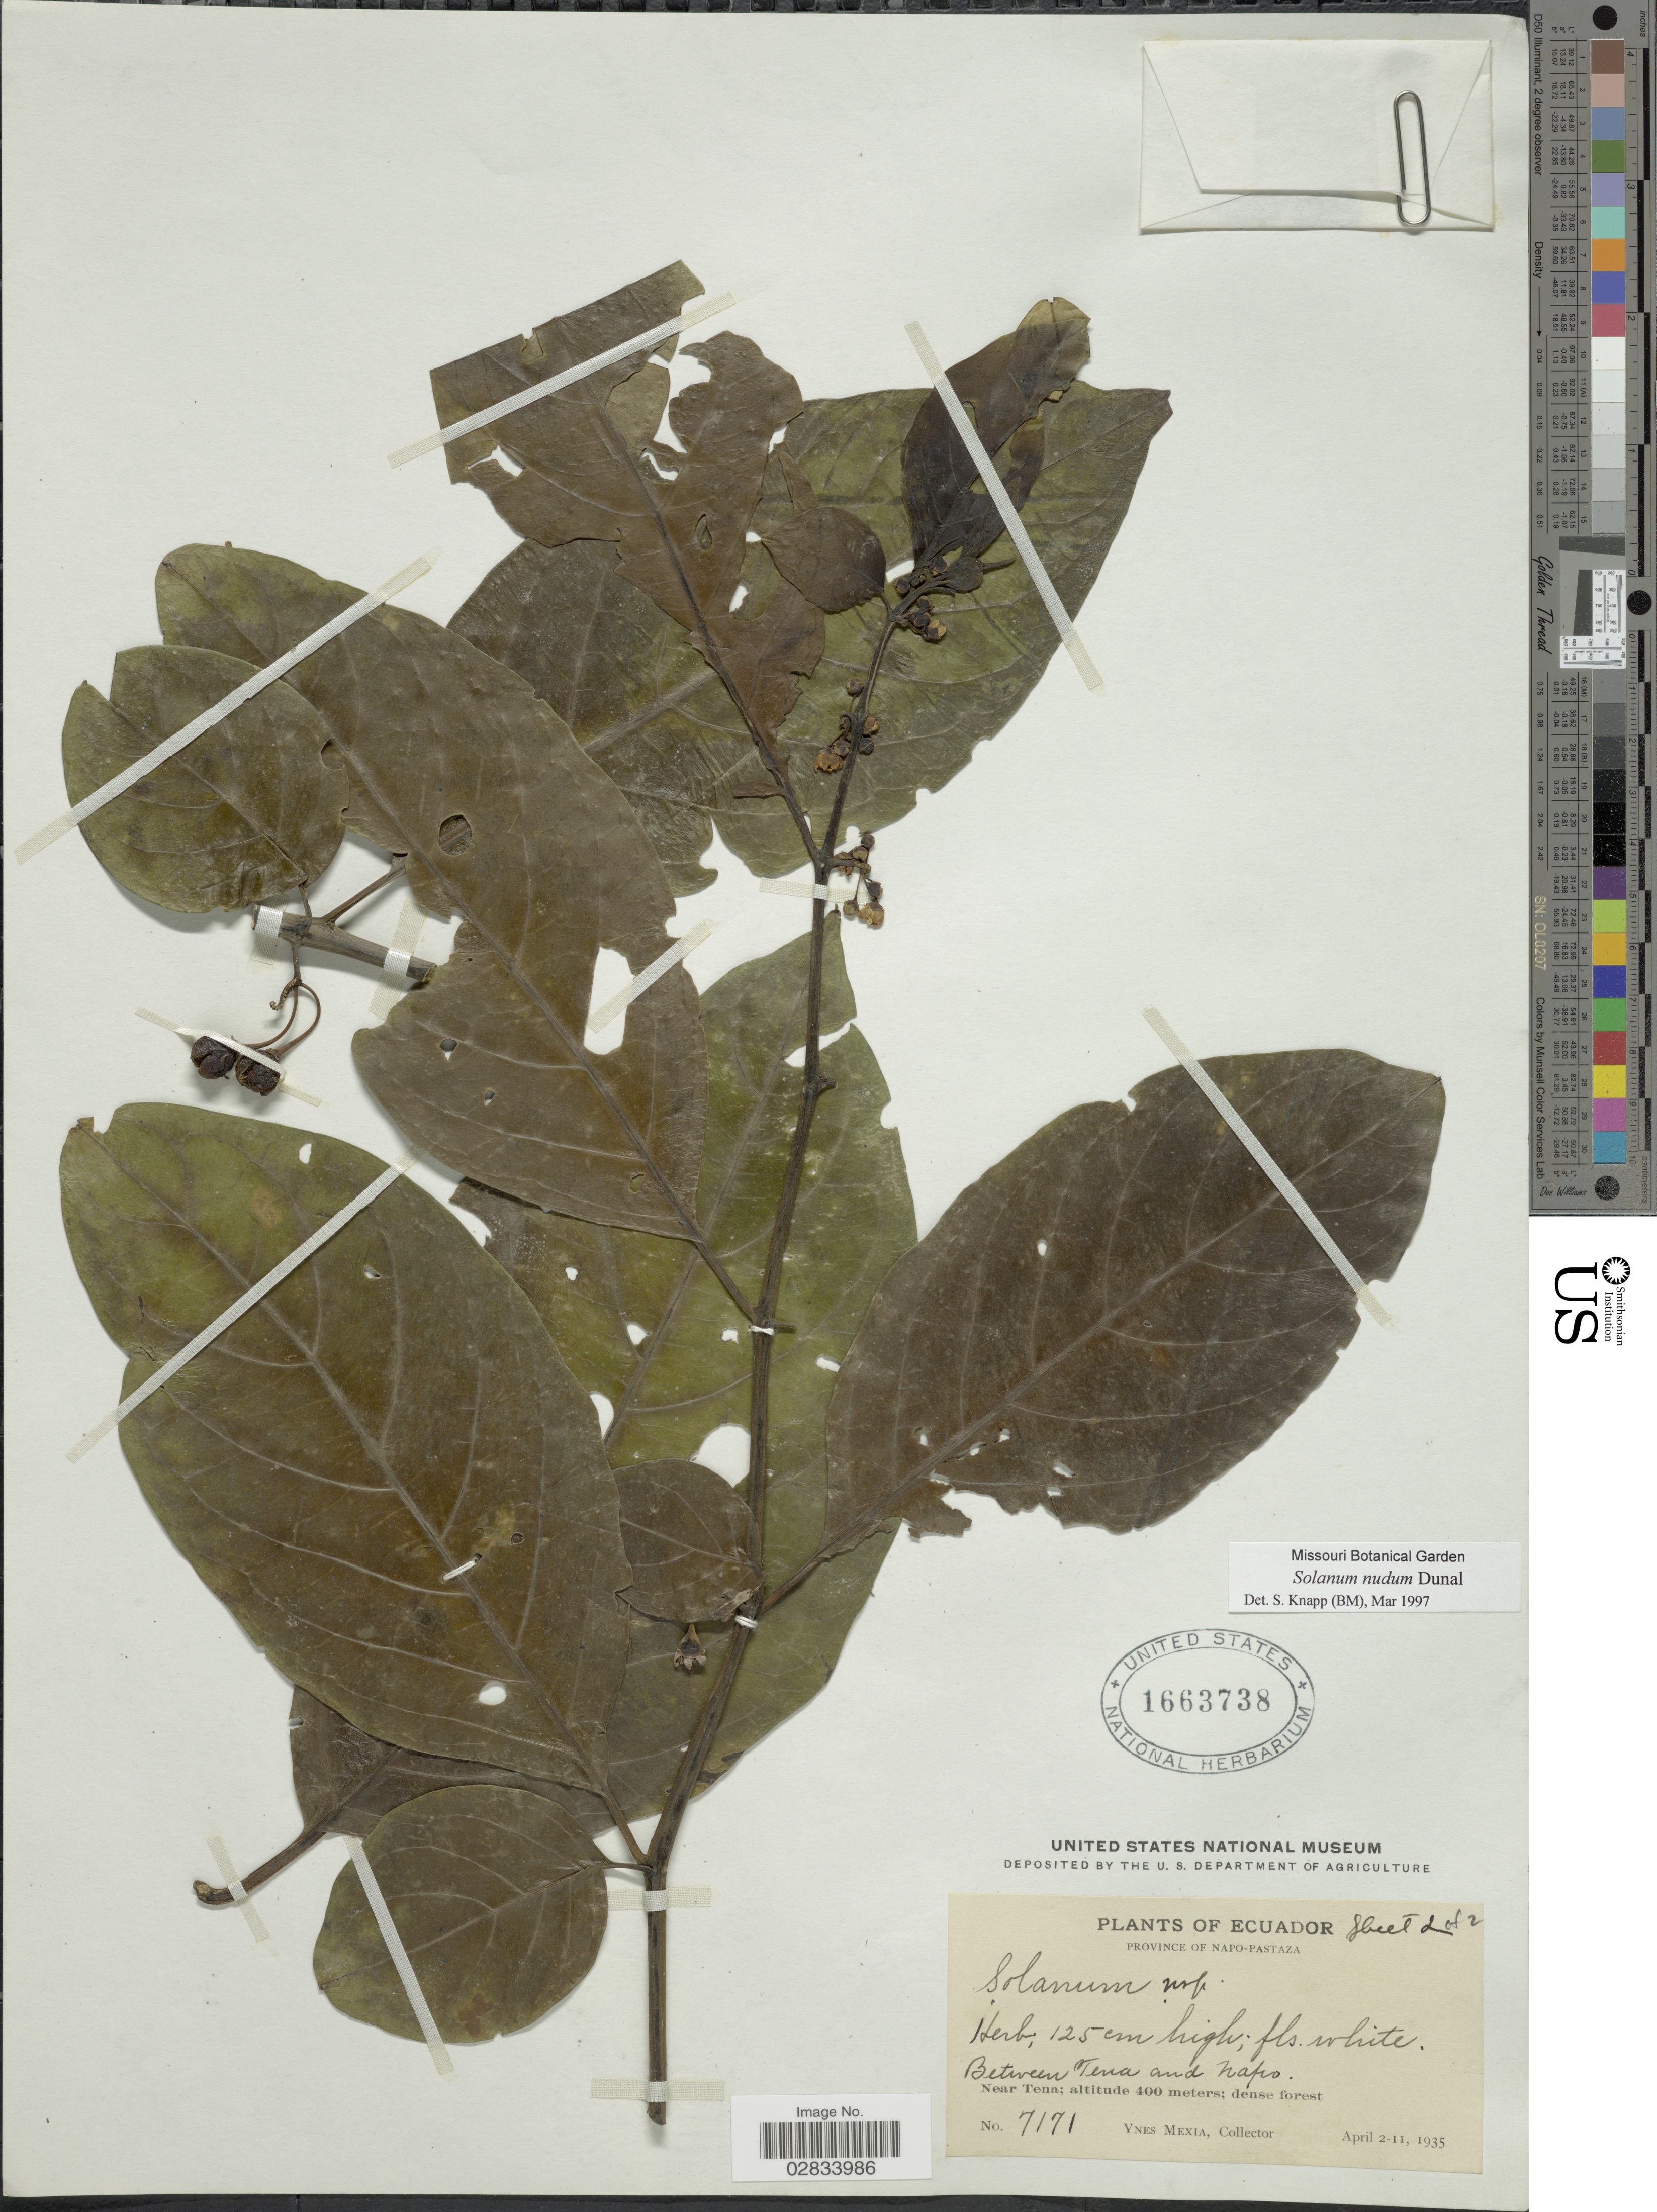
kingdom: Plantae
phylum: Tracheophyta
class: Magnoliopsida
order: Solanales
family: Solanaceae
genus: Solanum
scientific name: Solanum nudum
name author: Dunal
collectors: Y. Mexia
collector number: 7171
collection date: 1935-04-02/1935-04-11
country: Ecuador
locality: Province of Napo-Pastaza, Between Tena and Napo, Near Tena.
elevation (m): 400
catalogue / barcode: US 1663738